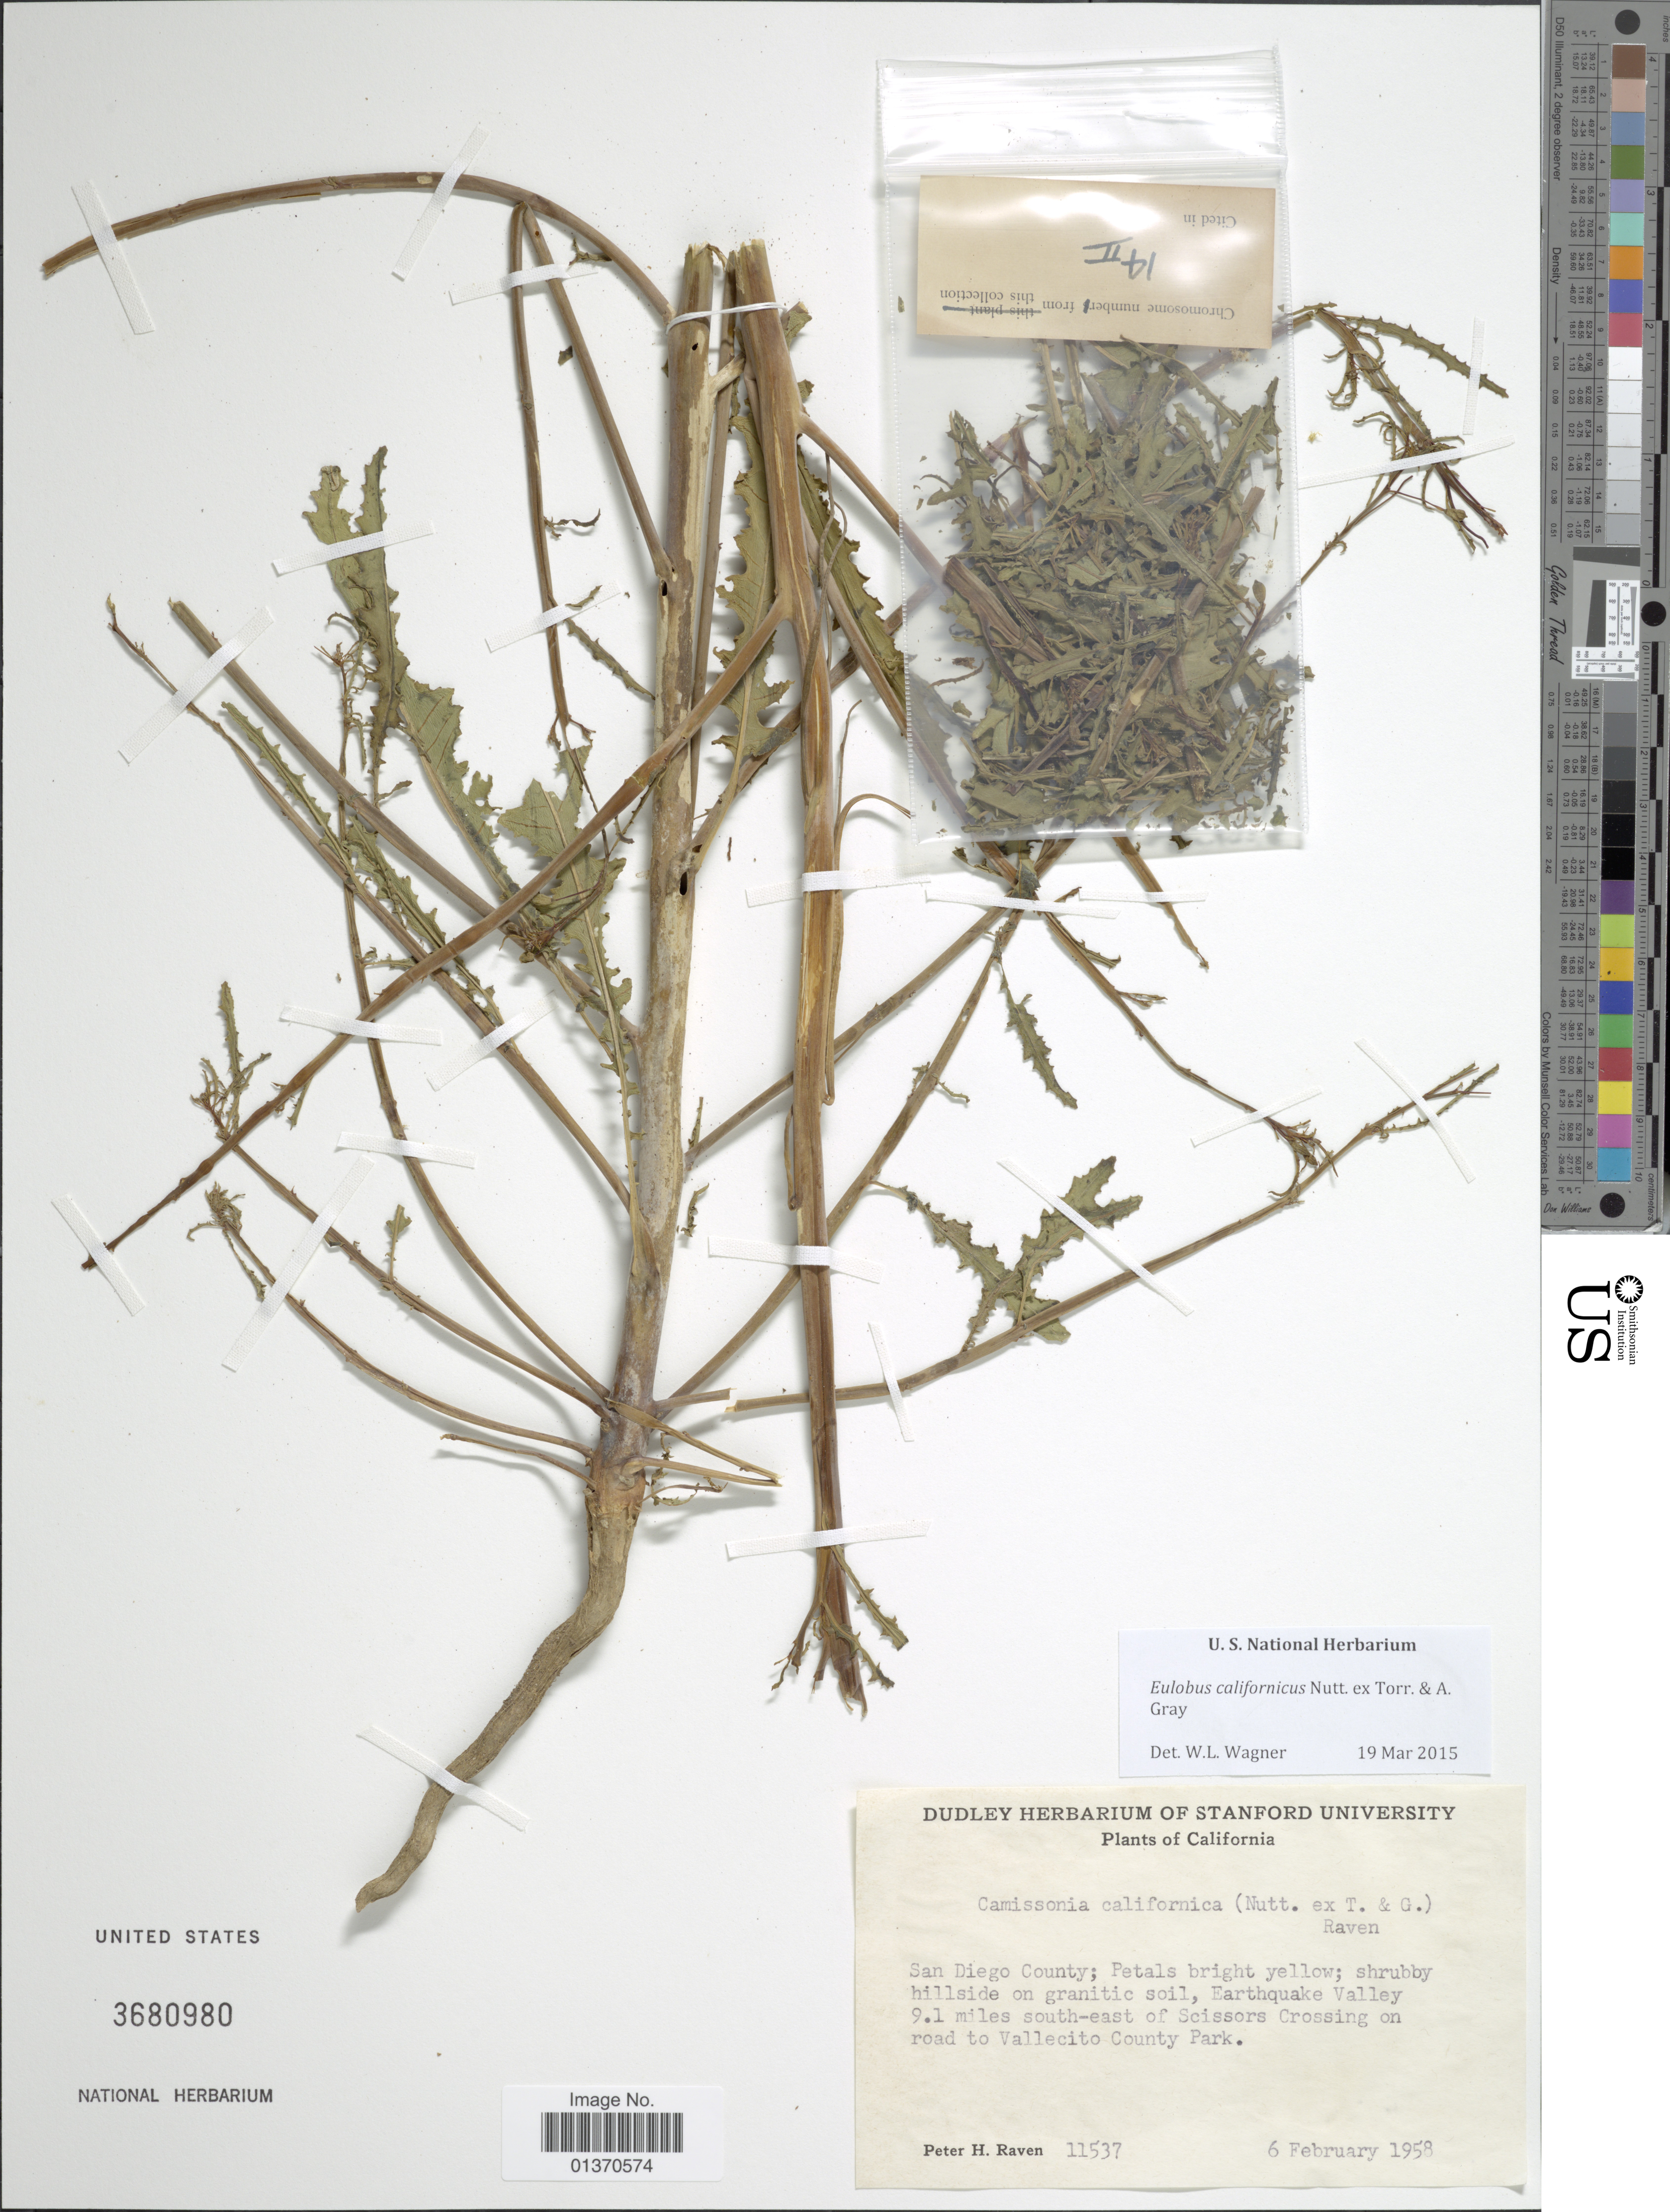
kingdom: Plantae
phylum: Tracheophyta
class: Magnoliopsida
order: Myrtales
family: Onagraceae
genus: Eulobus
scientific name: Eulobus californicus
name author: Nutt. ex Torr. & A. Gray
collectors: P. H. Raven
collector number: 11537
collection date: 1958-02-06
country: United States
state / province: California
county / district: San Diego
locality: San Diego County; Farthquake Valley 9.1 miles south-east of Scissors Crossing on road to Vallecito County Park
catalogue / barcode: US 3680980